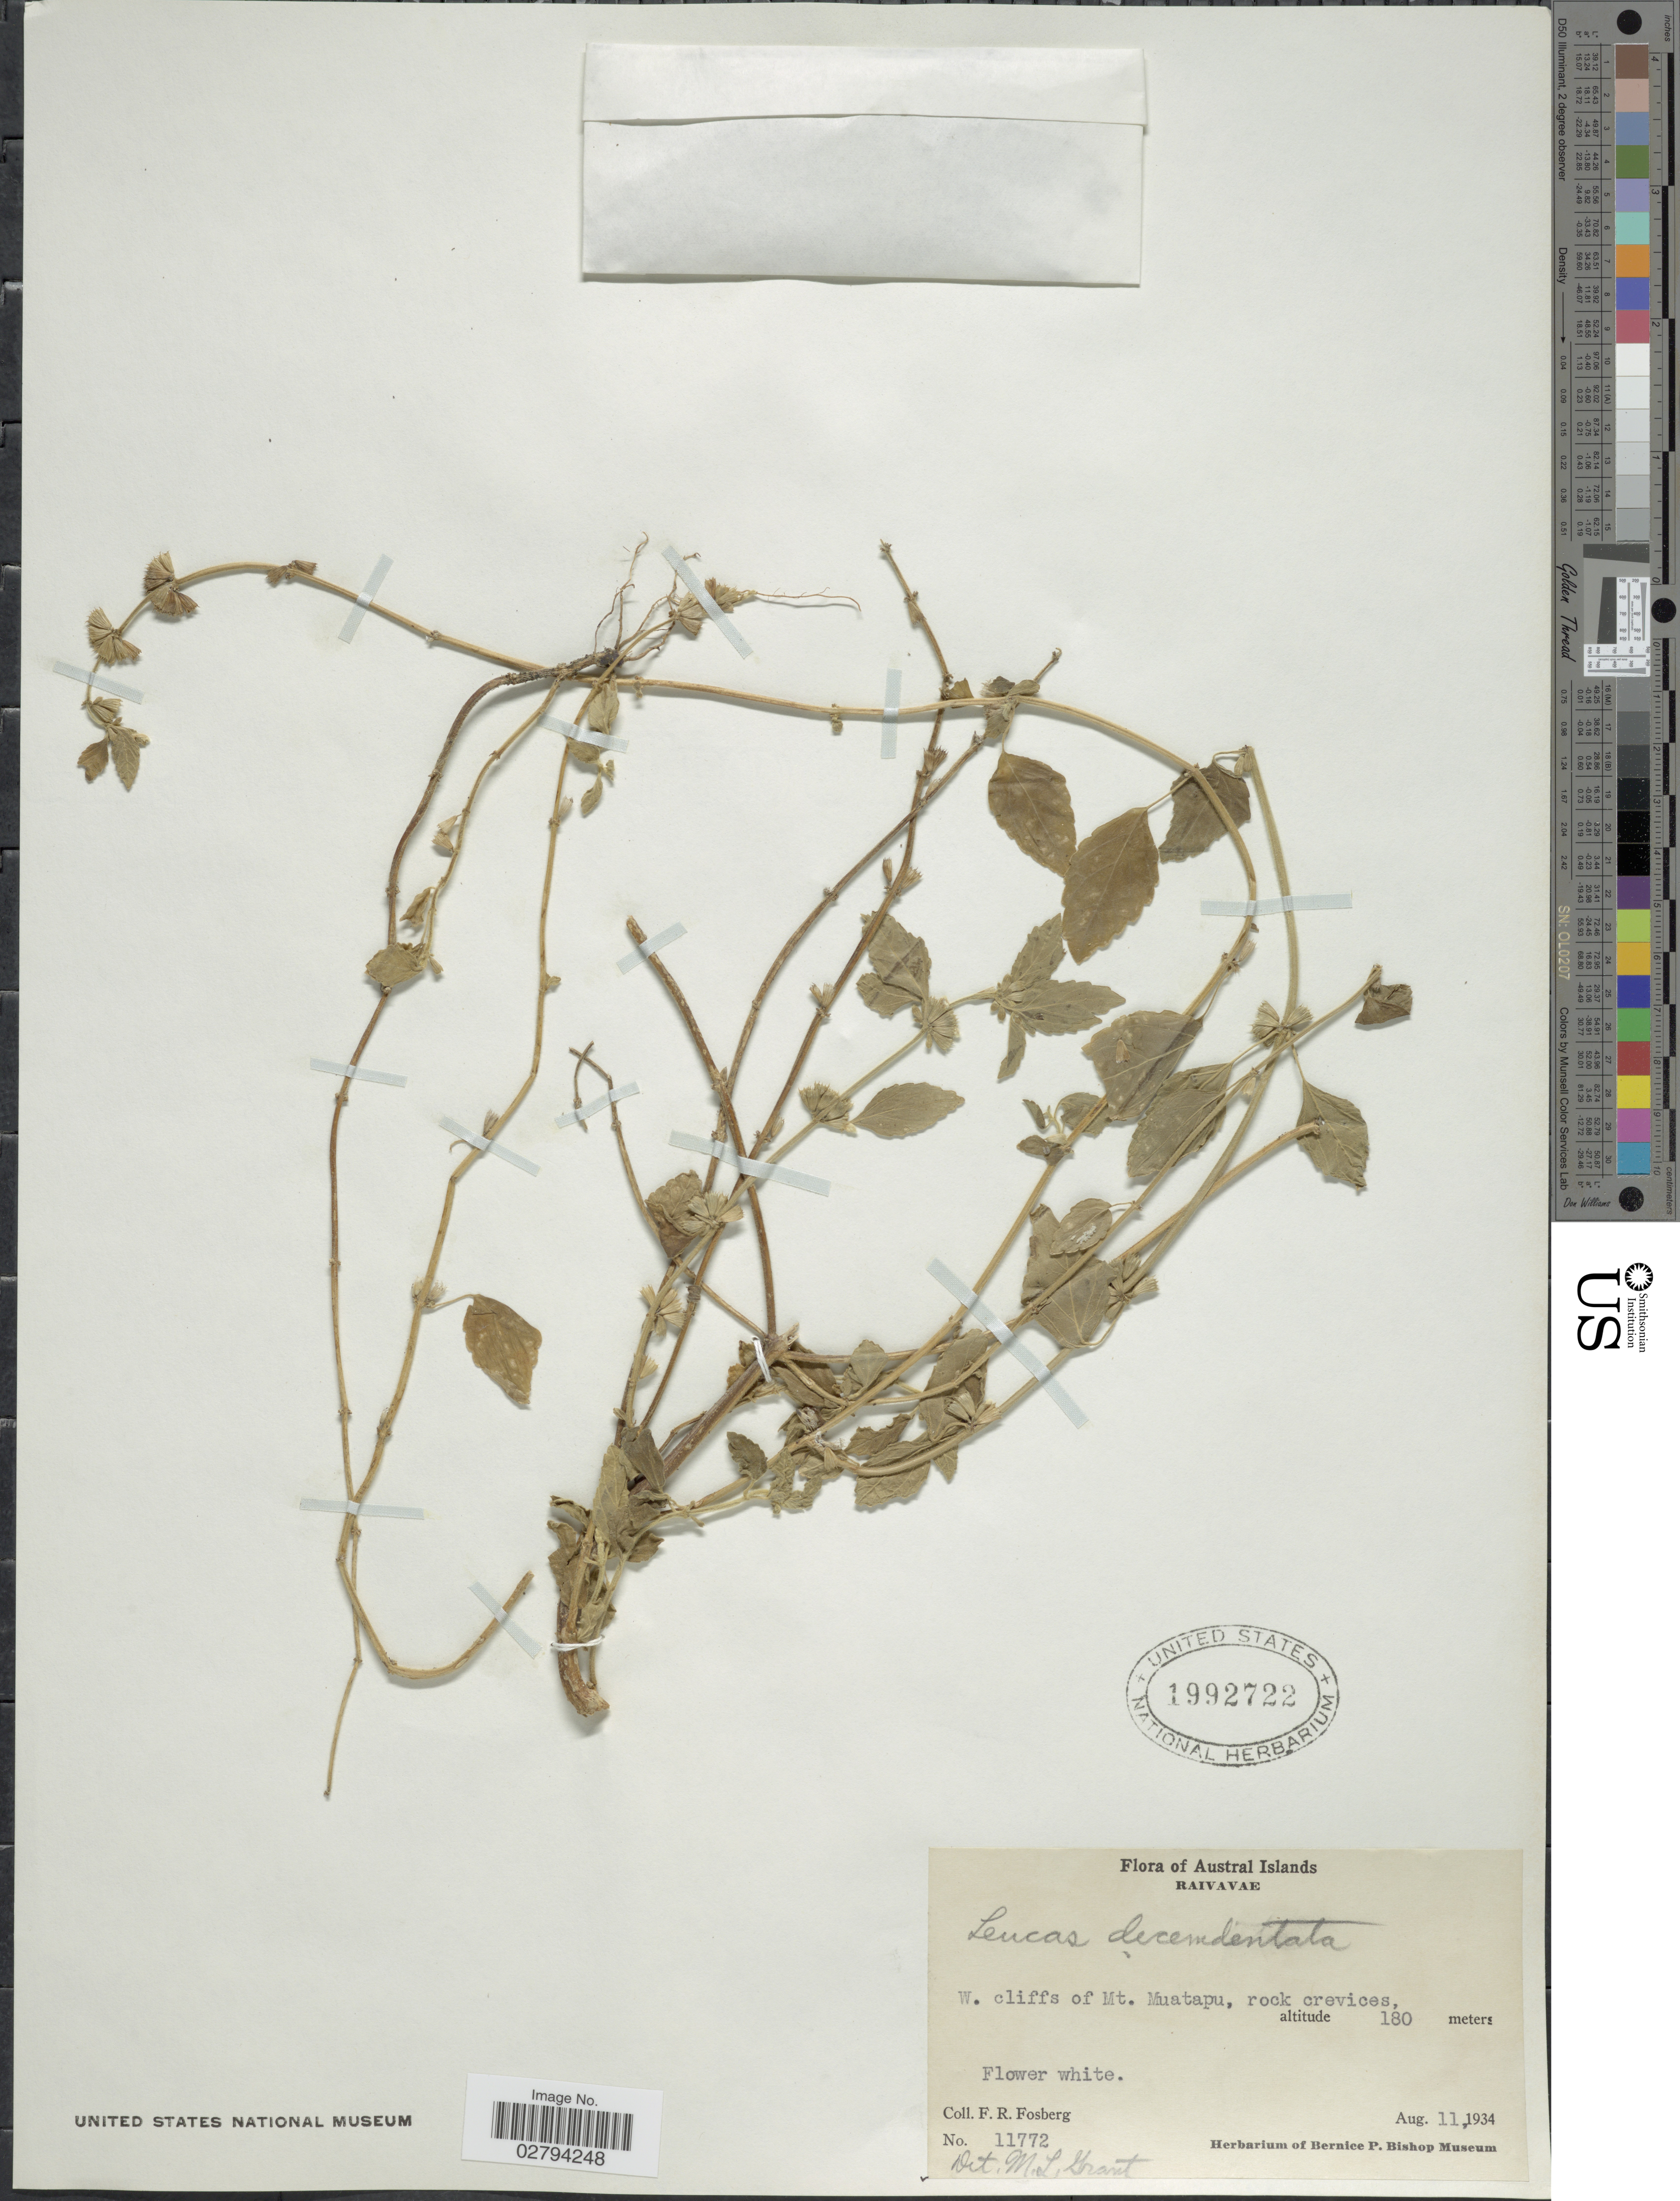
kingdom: Plantae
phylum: Tracheophyta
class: Magnoliopsida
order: Lamiales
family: Lamiaceae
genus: Leucas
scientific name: Leucas decemdentata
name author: (Willd.) Sm.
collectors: F. R. Fosberg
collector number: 11772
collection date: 1934-08-11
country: French Polynesia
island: Raivavae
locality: Austral Islands, Raivavae, W. cliffs of Mt. Muatapu, rock crevices.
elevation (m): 180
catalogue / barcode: US 1992722